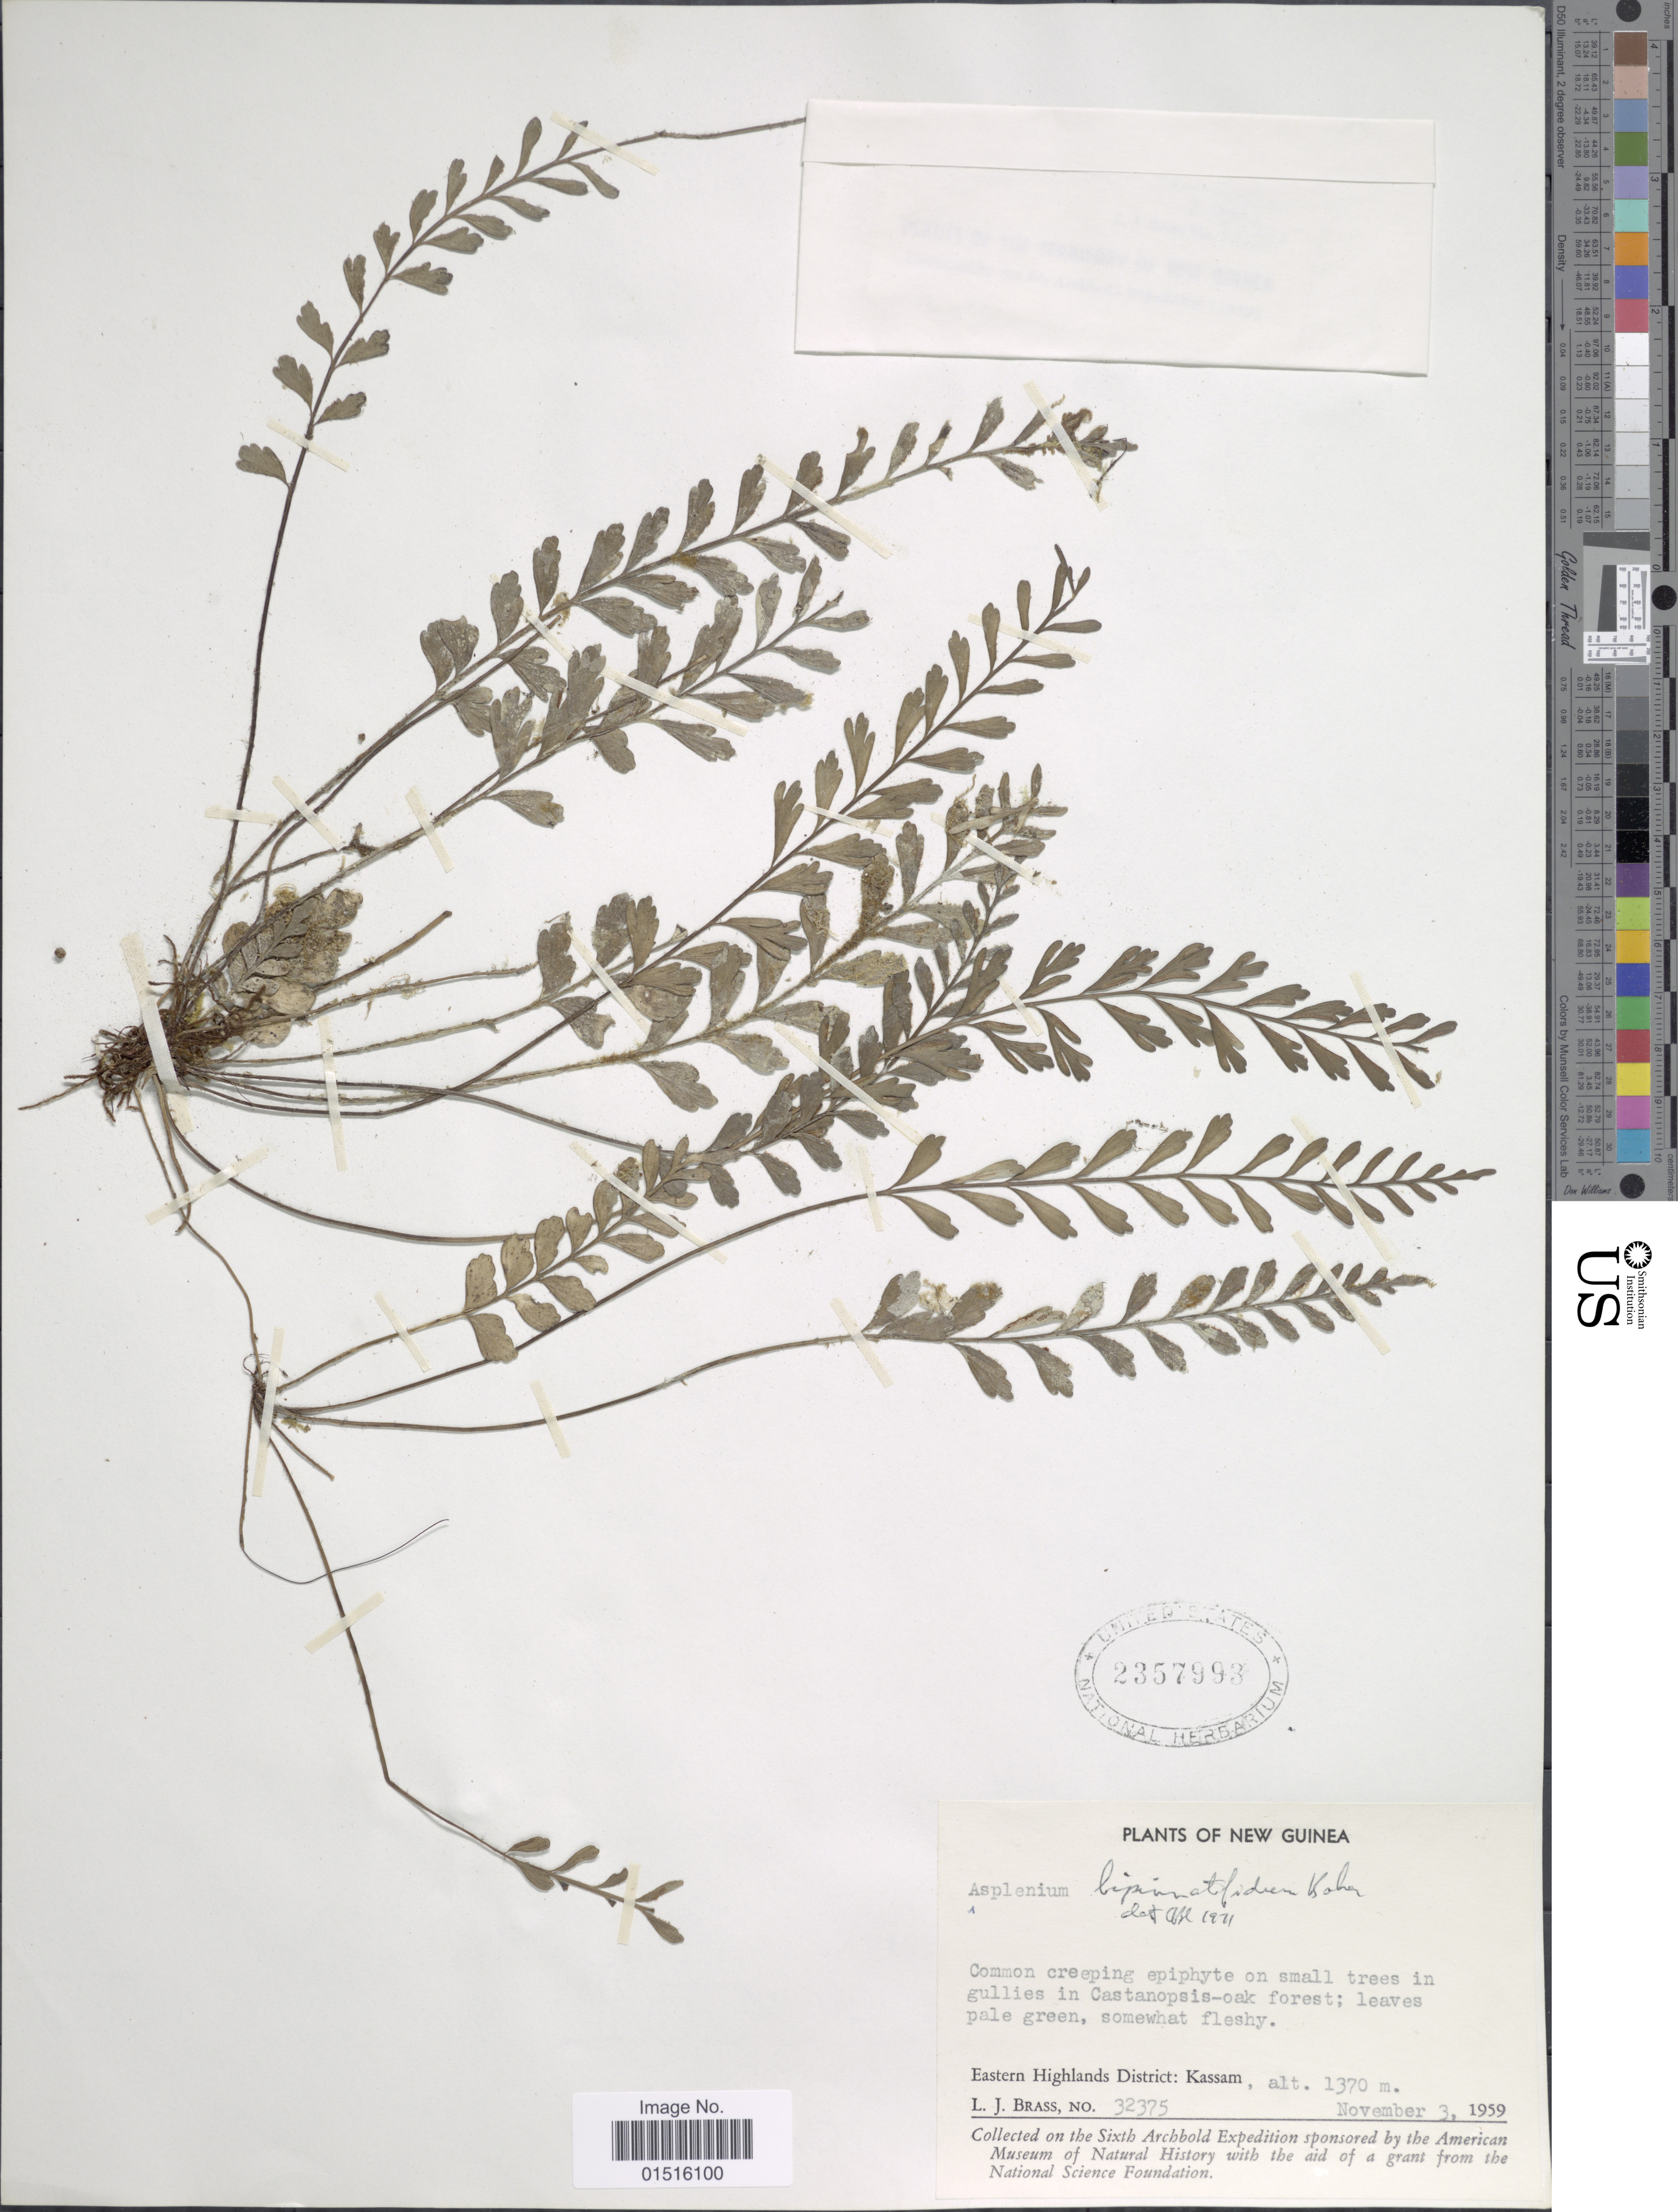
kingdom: Plantae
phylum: Tracheophyta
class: Polypodiopsida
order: Polypodiales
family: Aspleniaceae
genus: Asplenium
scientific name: Asplenium bipinnatifidum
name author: Baker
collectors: L. J. Brass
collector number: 32375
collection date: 1959-11-03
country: Papua New Guinea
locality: Eastern Highlands District: Kassam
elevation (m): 1370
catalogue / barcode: US 2357993